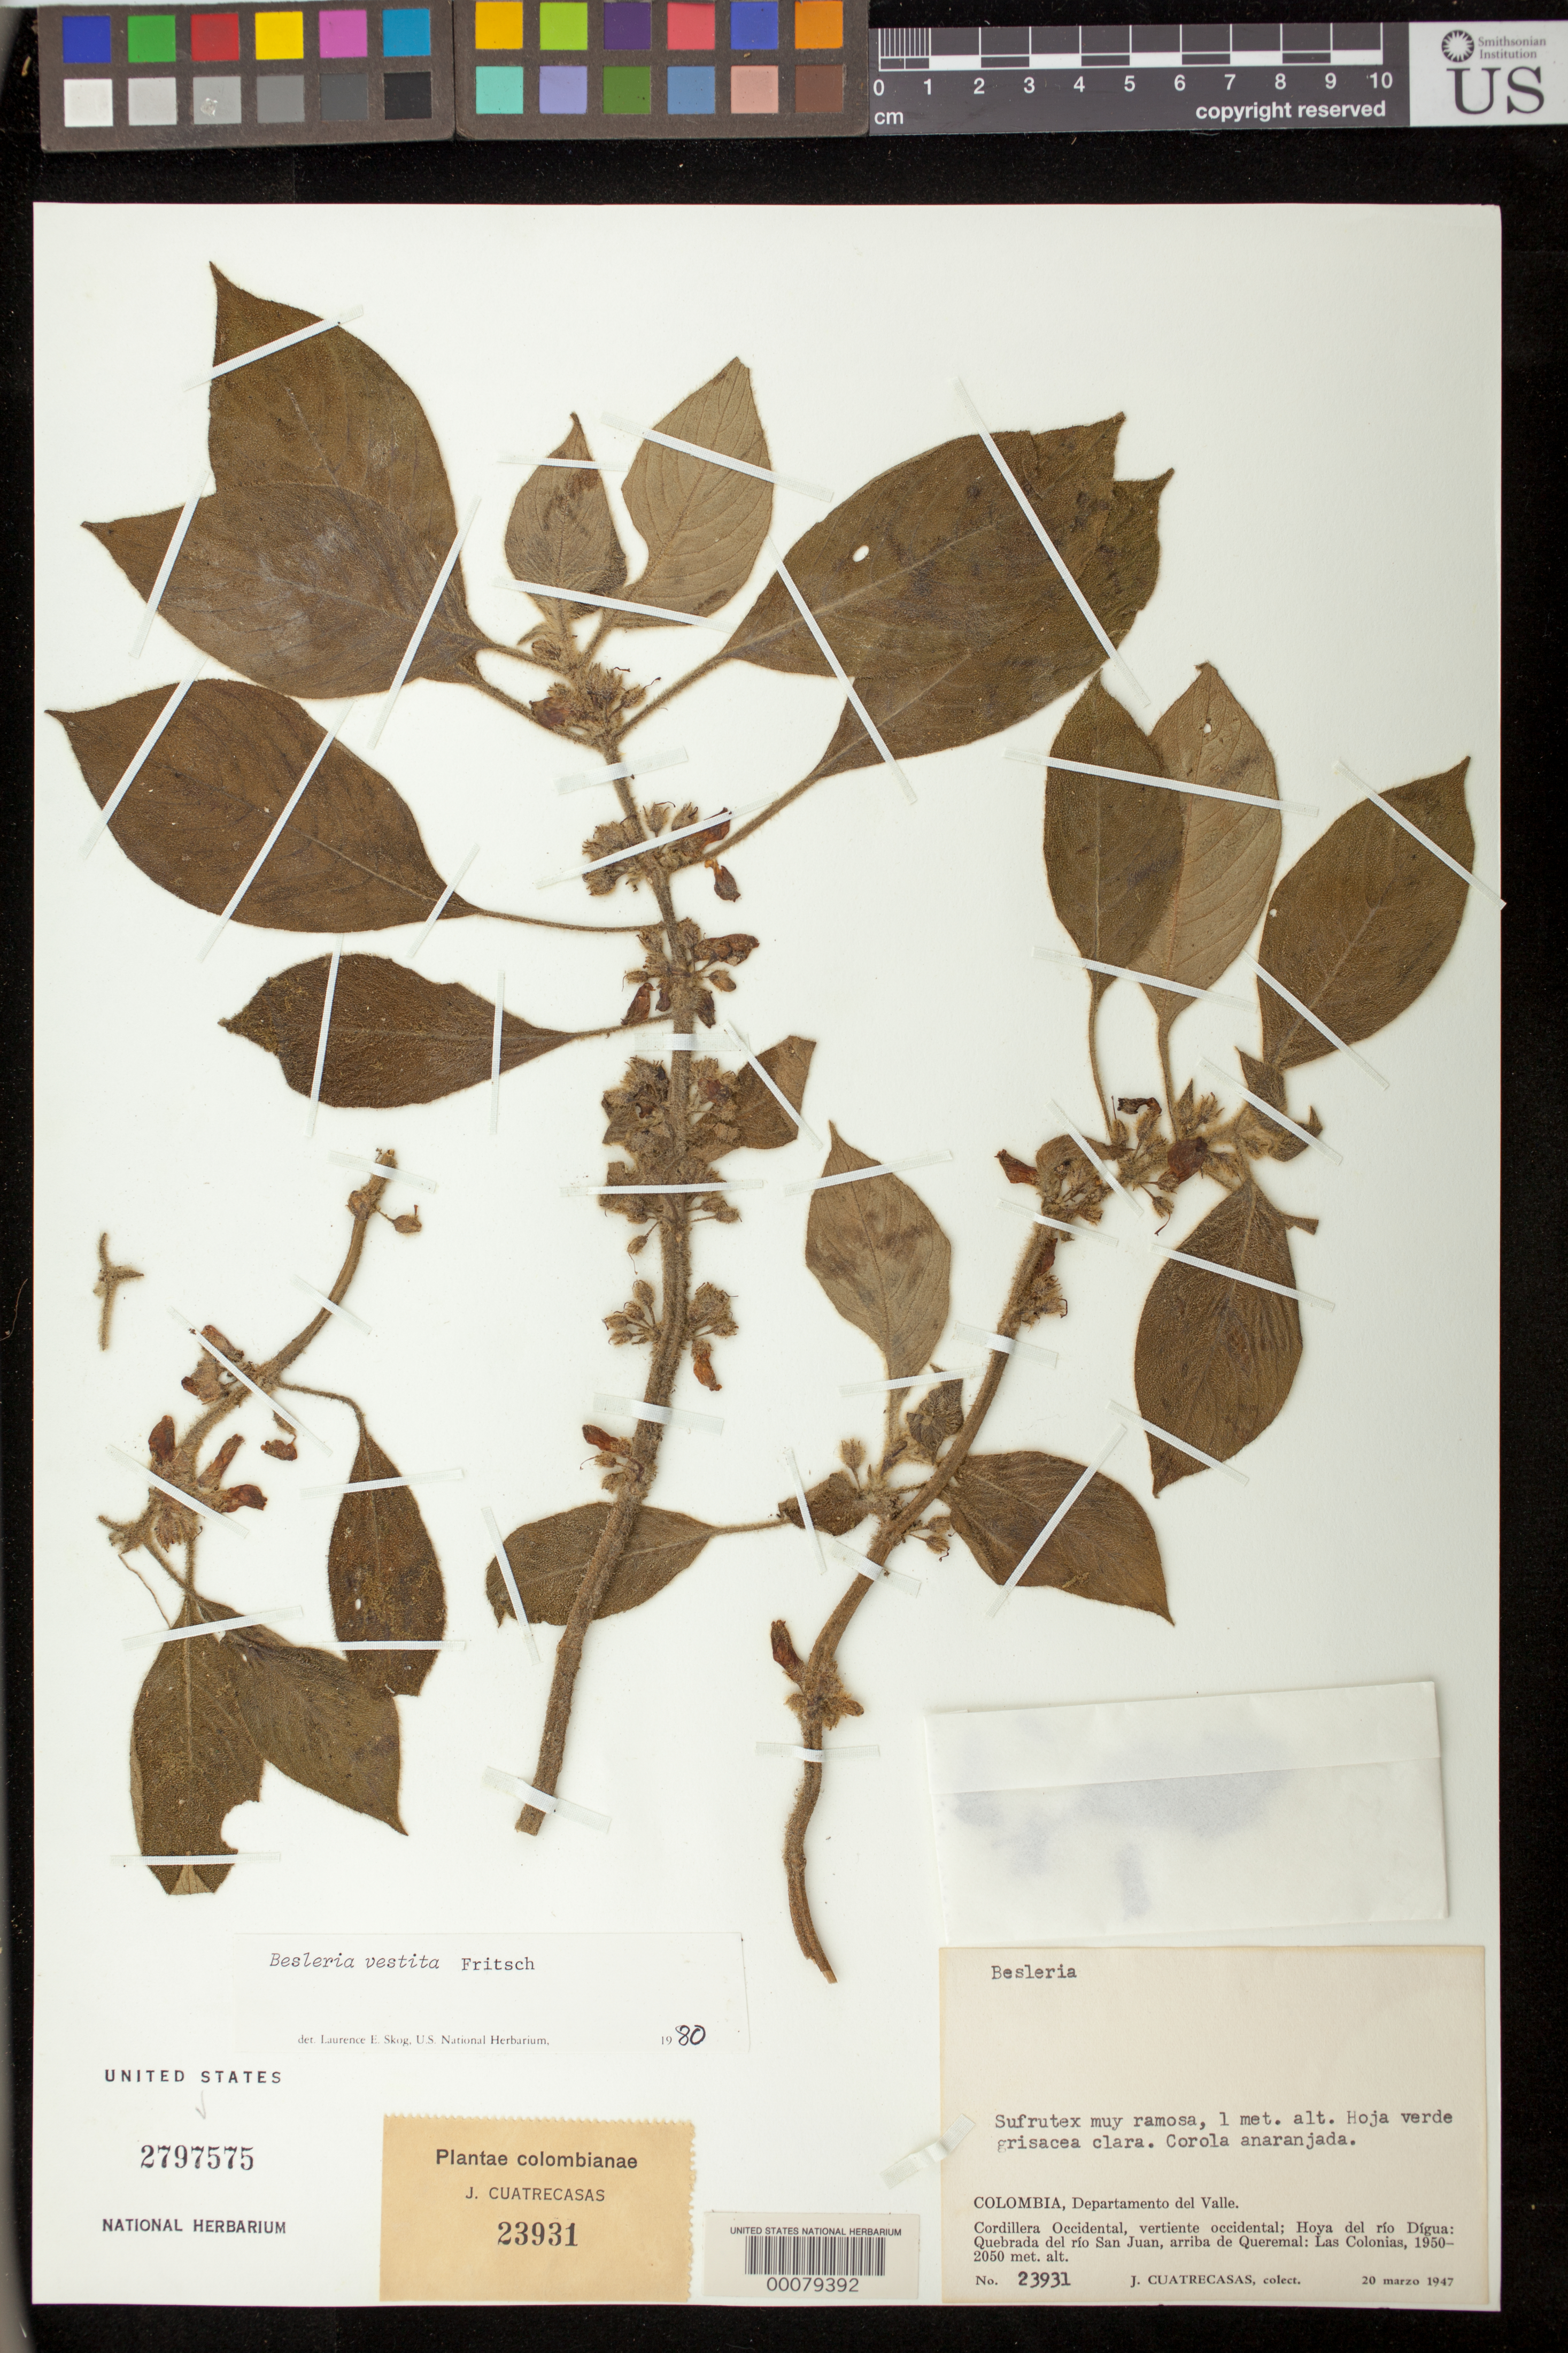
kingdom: Plantae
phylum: Tracheophyta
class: Magnoliopsida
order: Lamiales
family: Gesneriaceae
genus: Besleria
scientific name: Besleria vestita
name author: Fritsch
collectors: J. Cuatrecasas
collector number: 23931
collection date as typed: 20 Mar 1947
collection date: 1947-03-20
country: Colombia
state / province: Valle del Cauca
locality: Cordillera Occidental, western slope, hoya del Rio Digua, Quebrada del Rio San Juan, above Queremal, Las Colonias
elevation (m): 1950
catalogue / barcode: US 2797575